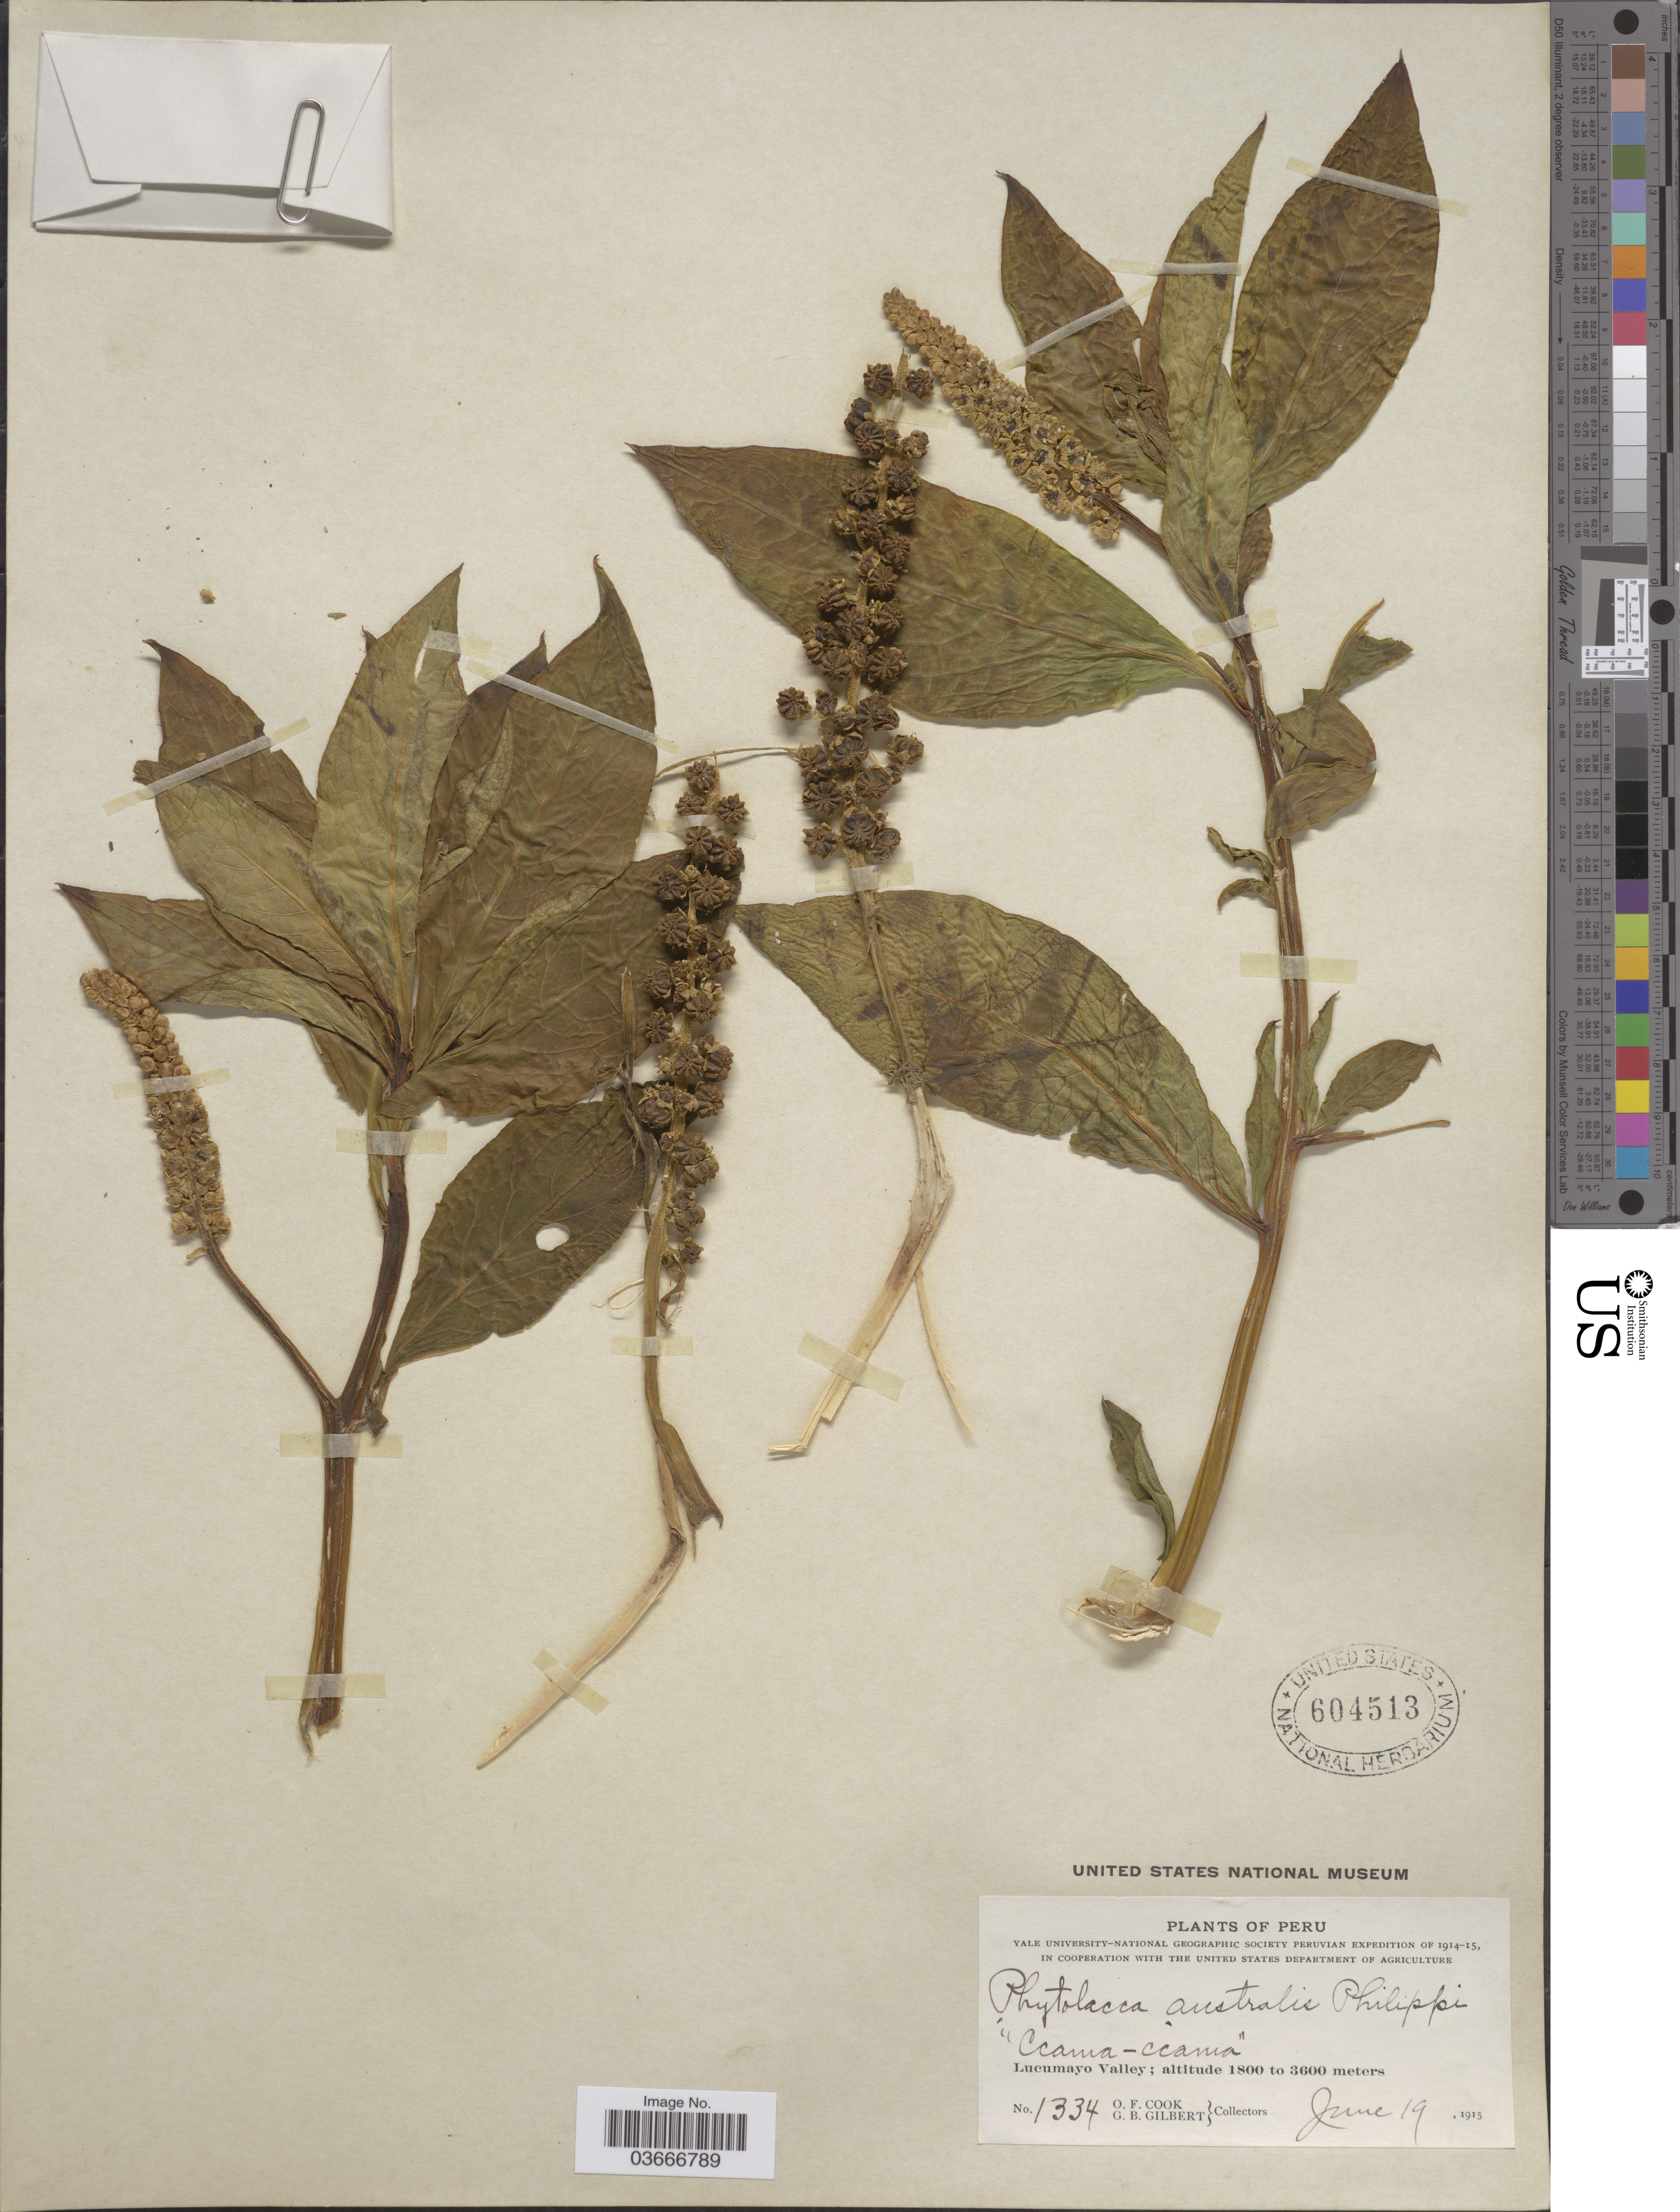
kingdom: Plantae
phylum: Tracheophyta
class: Magnoliopsida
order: Caryophyllales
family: Phytolaccaceae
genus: Phytolacca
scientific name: Phytolacca bogotensis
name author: Kunth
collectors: O. F. Cook & G. B. Gilbert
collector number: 1334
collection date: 1915-06-19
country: Peru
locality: Lucumayo Valley.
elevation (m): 1800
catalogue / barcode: US 604513